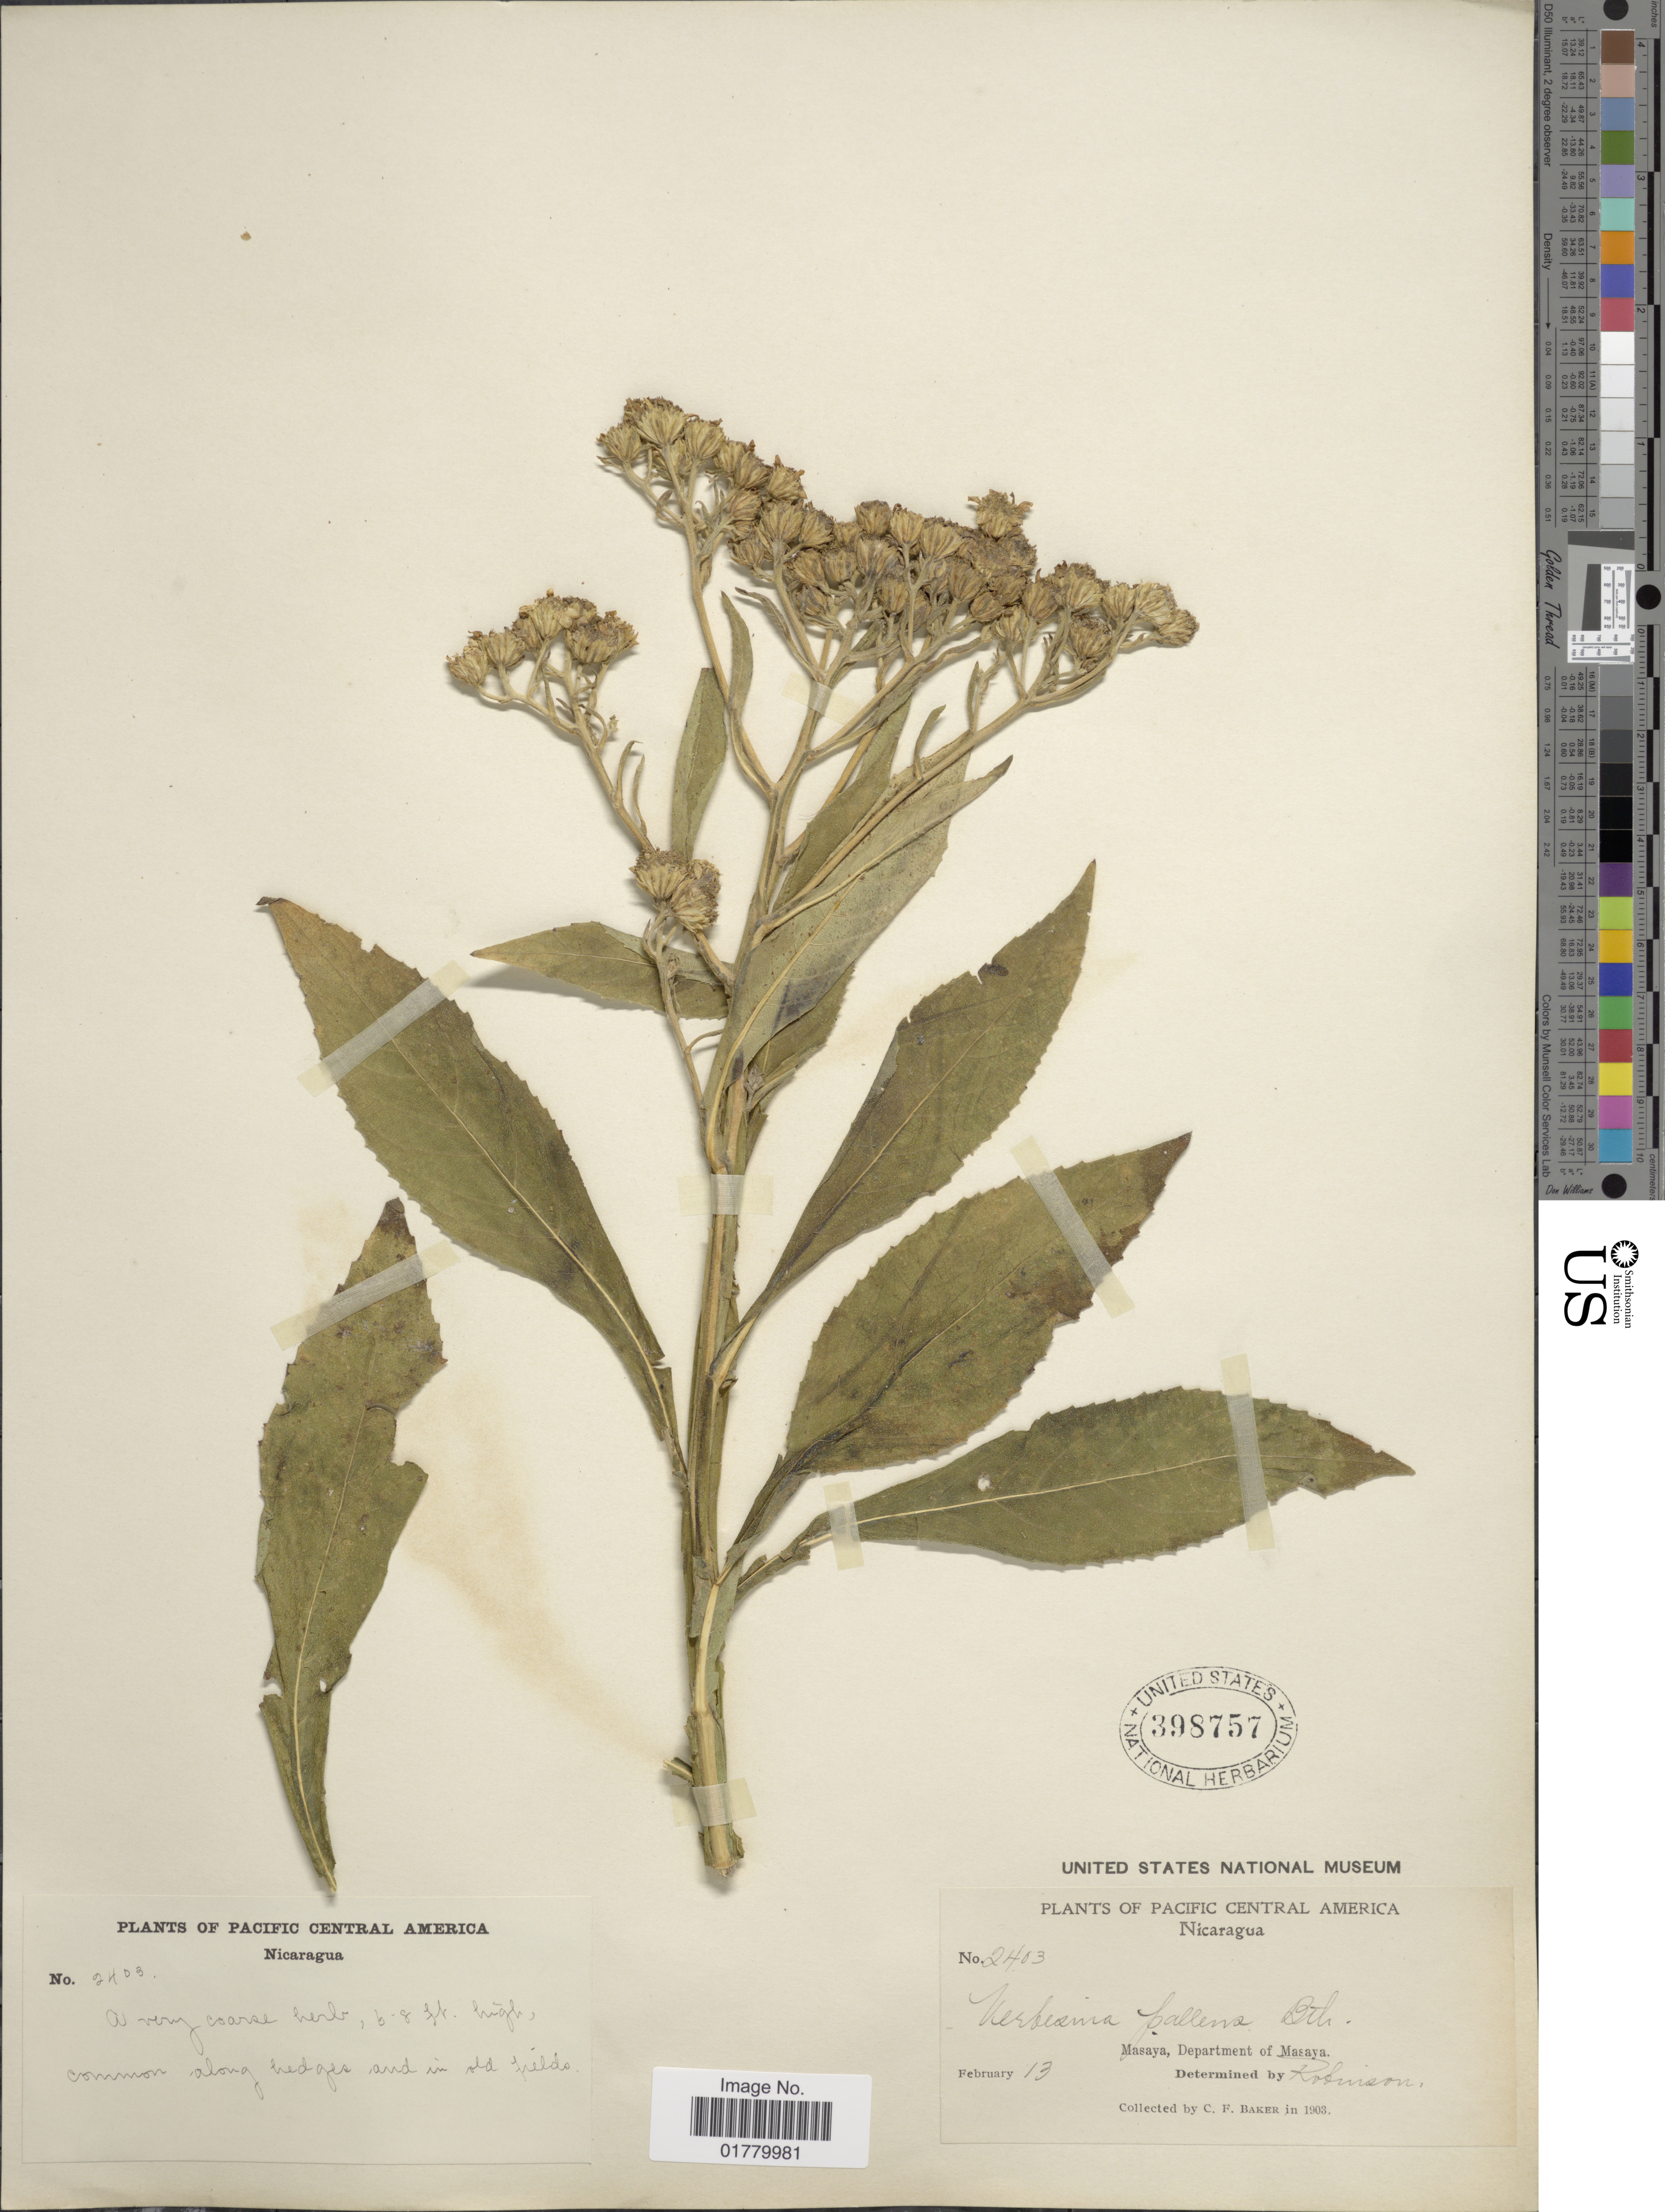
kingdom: Plantae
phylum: Tracheophyta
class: Magnoliopsida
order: Asterales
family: Asteraceae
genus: Verbesina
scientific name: Verbesina pallens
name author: Benth. in Oerst.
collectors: C. F. Baker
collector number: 2403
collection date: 1903-02-13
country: Nicaragua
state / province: Masaya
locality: Pacific Central America, Masaya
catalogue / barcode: US 398757